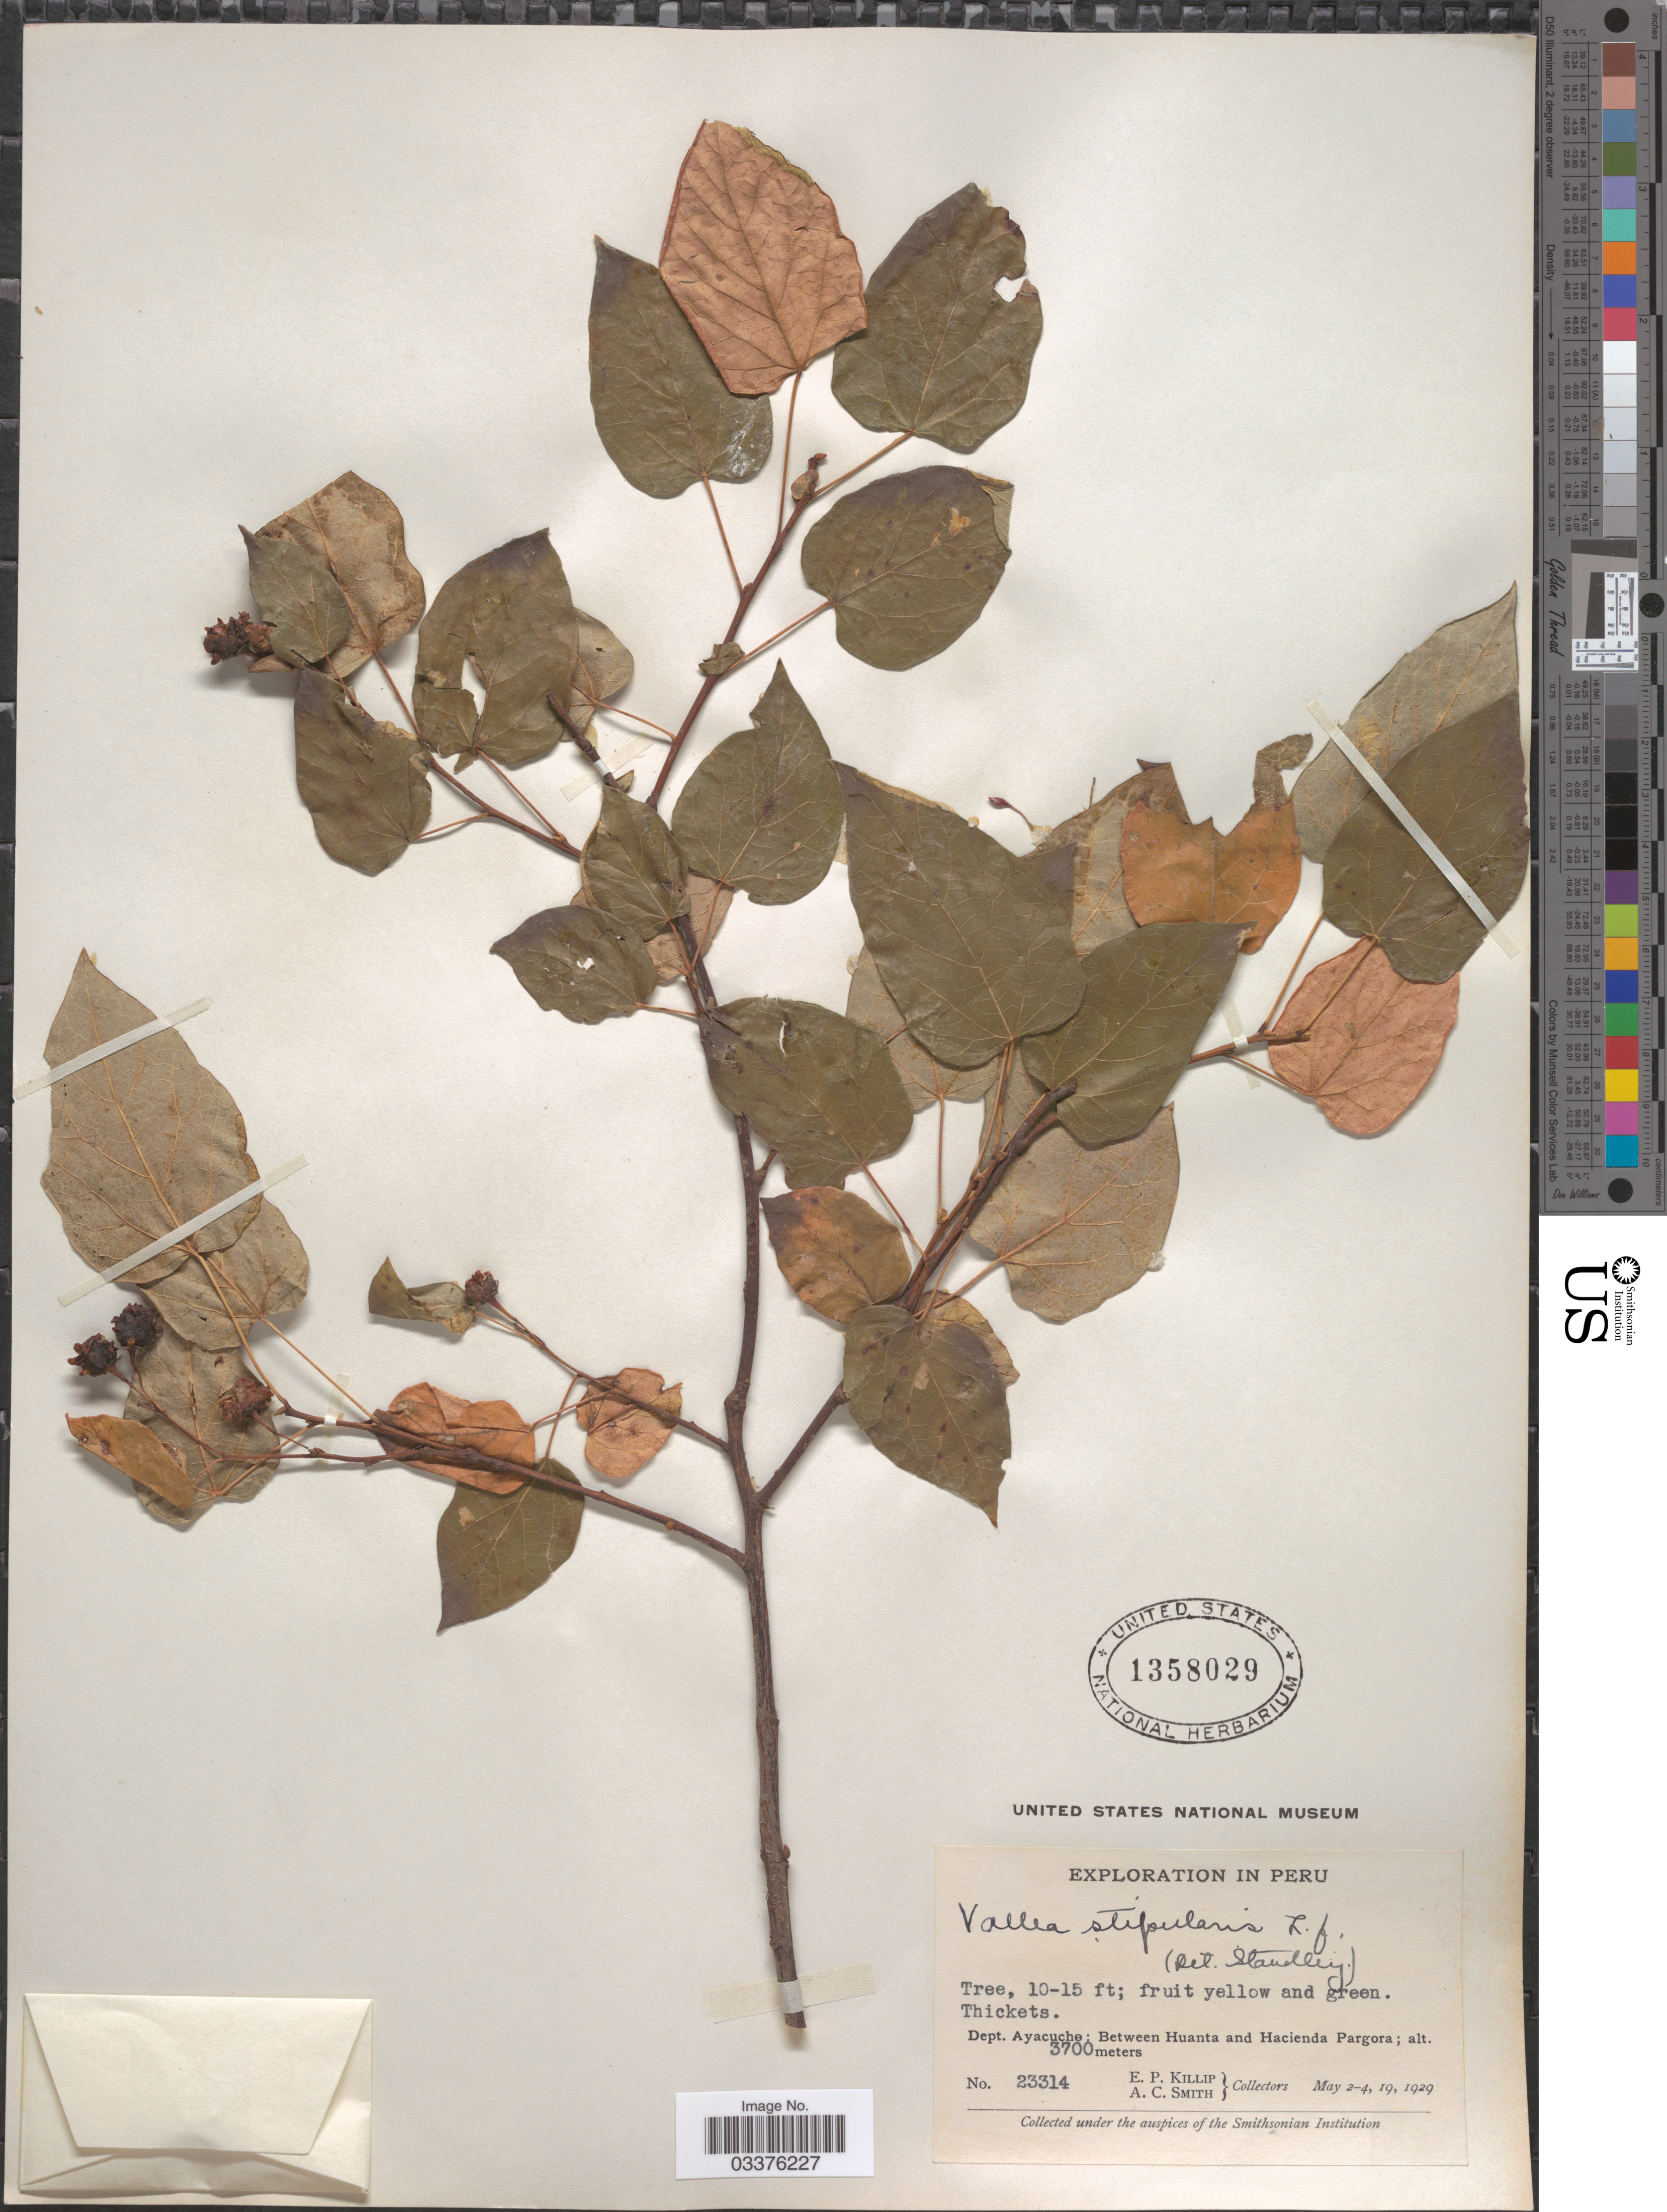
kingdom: Plantae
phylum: Tracheophyta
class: Magnoliopsida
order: Oxalidales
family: Elaeocarpaceae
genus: Vallea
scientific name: Vallea stipularis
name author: L. f.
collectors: E. P. Killip & A. C. Smith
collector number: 23314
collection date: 1929-05-02/1929-05-19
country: Peru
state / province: Ayacucho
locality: Dept. Ayacucho: Between Huanta and Hacienda Pargora.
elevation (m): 3700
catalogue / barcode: US 1358029